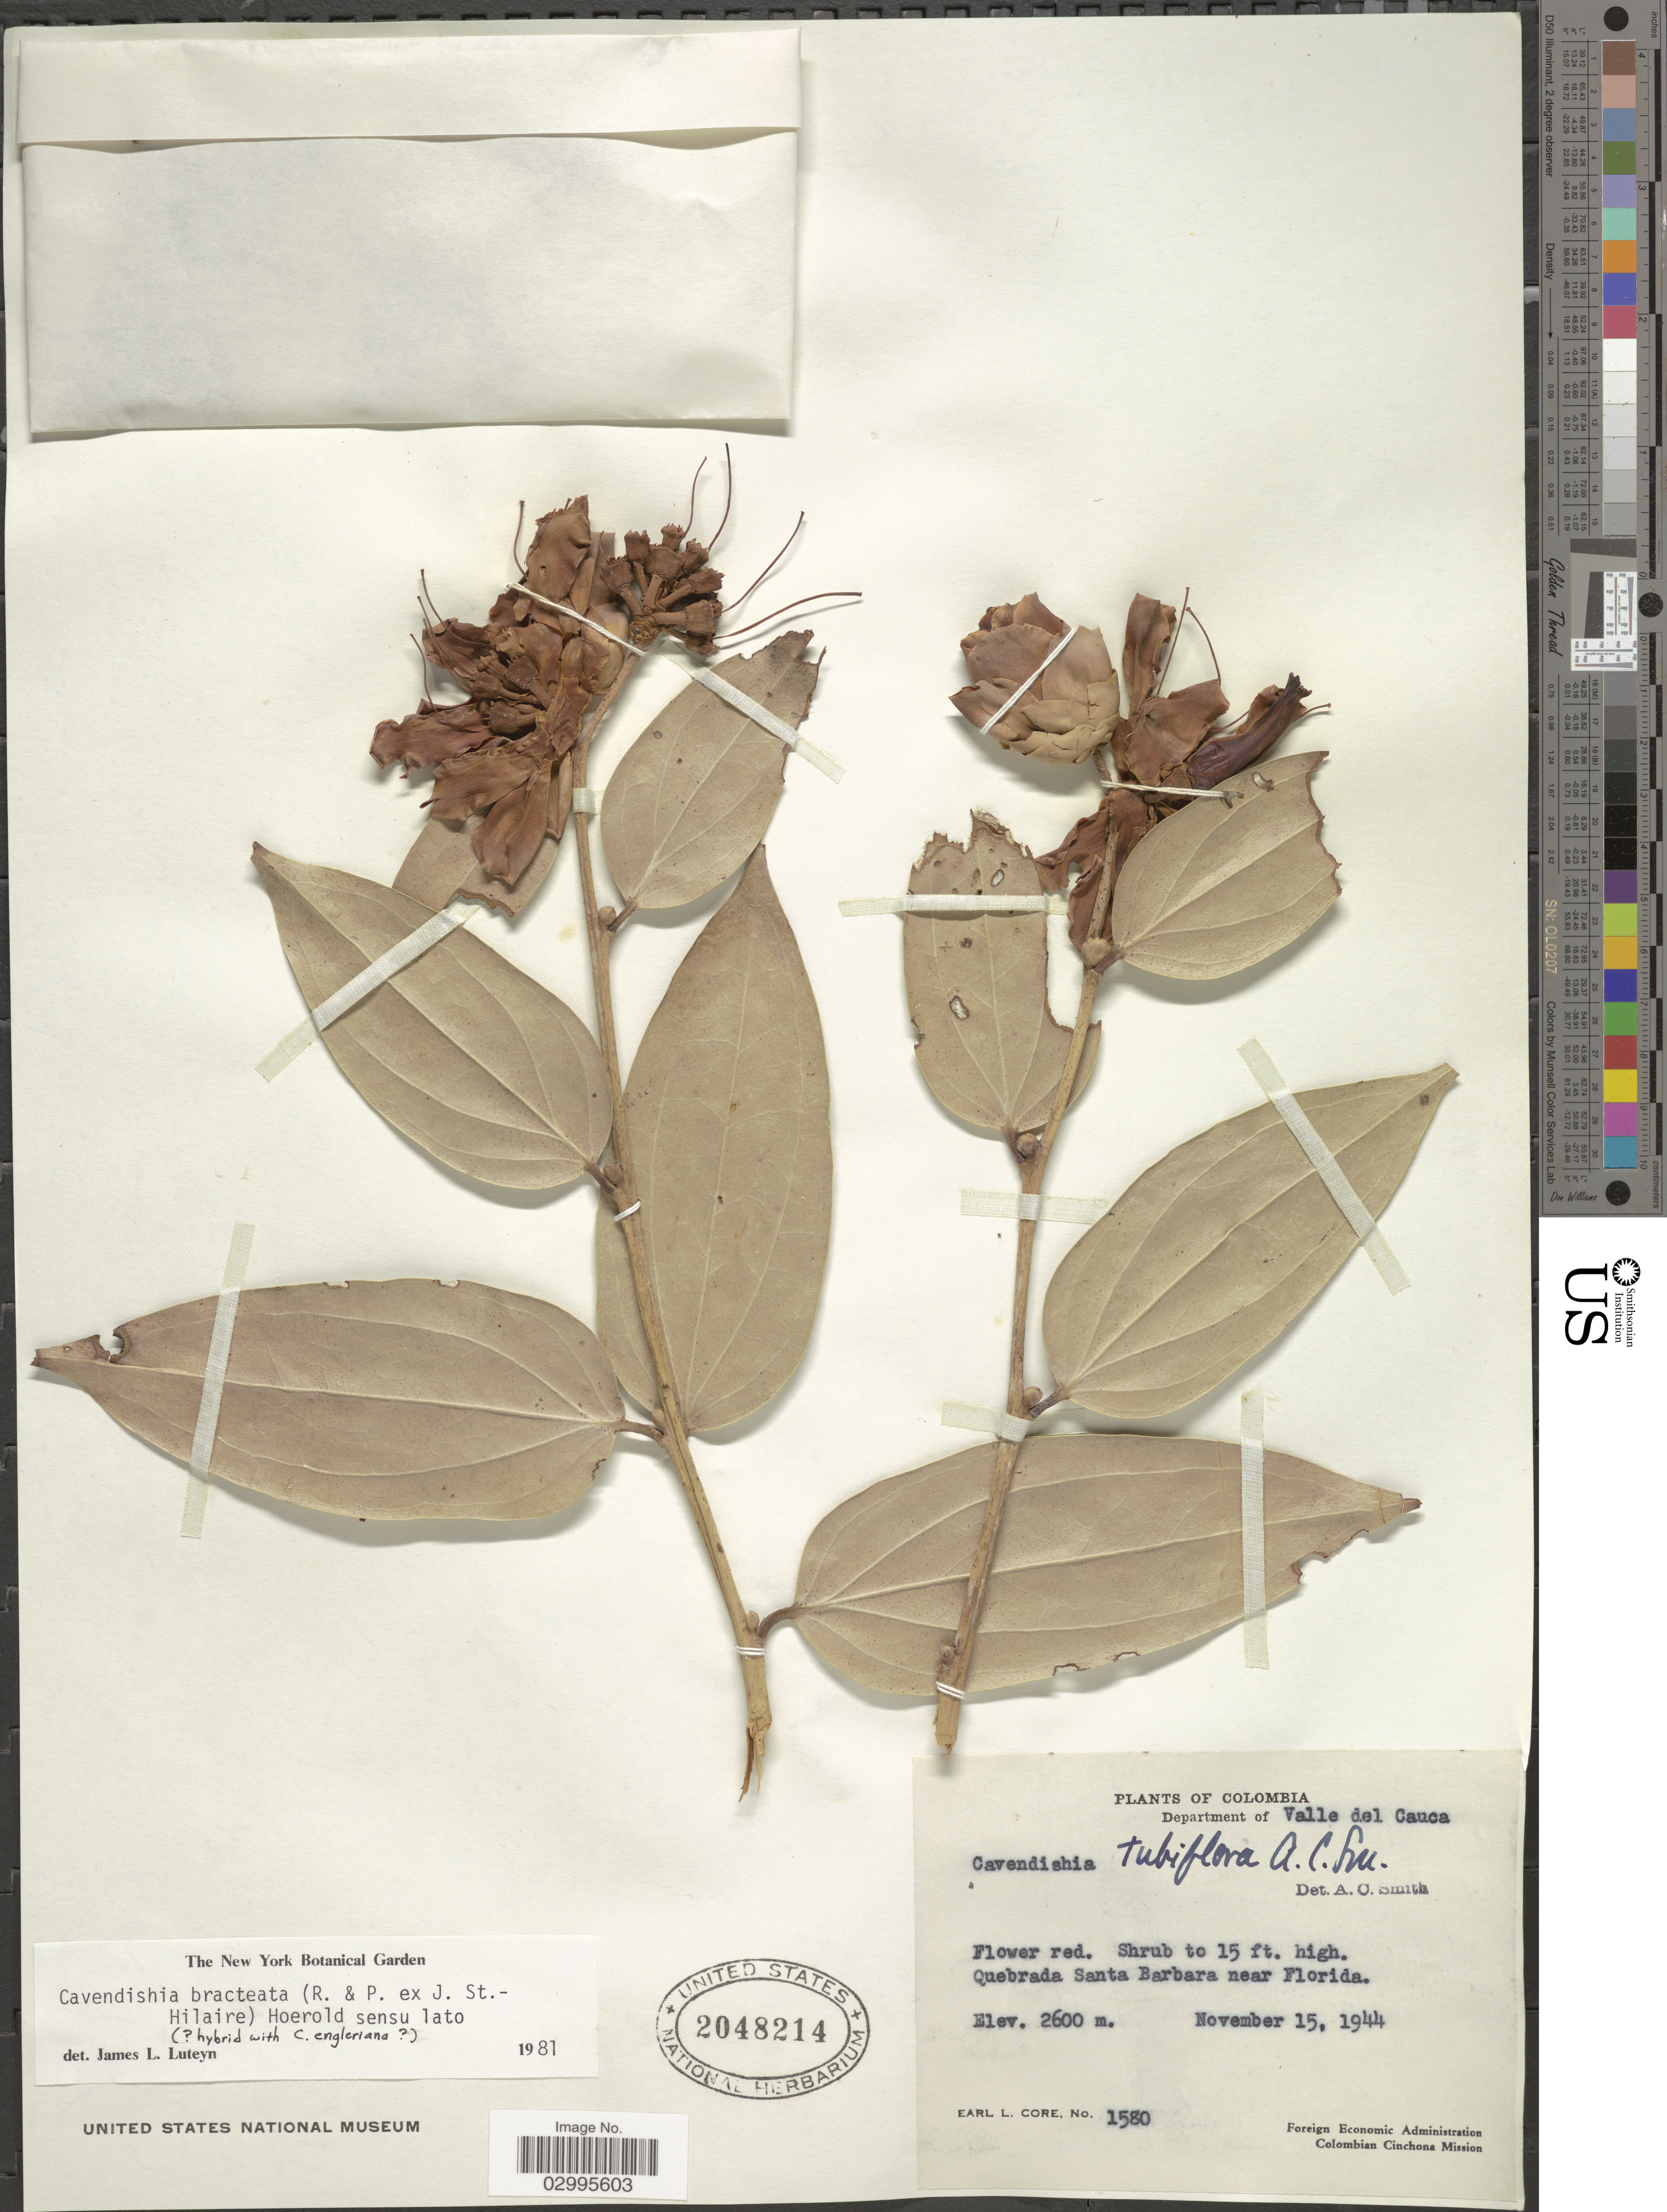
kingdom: Plantae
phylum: Tracheophyta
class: Magnoliopsida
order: Ericales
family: Ericaceae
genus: Cavendishia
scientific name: Cavendishia bracteata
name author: (Ruiz & Pav. ex J. St.-Hil.) Hoerold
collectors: E. Core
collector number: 1580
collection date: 1944-11-15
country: Colombia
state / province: Valle del Cauca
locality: Department of Valle del Cauca. Quebrada Santa Barbara near Florida.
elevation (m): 2600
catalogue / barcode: US 2048214